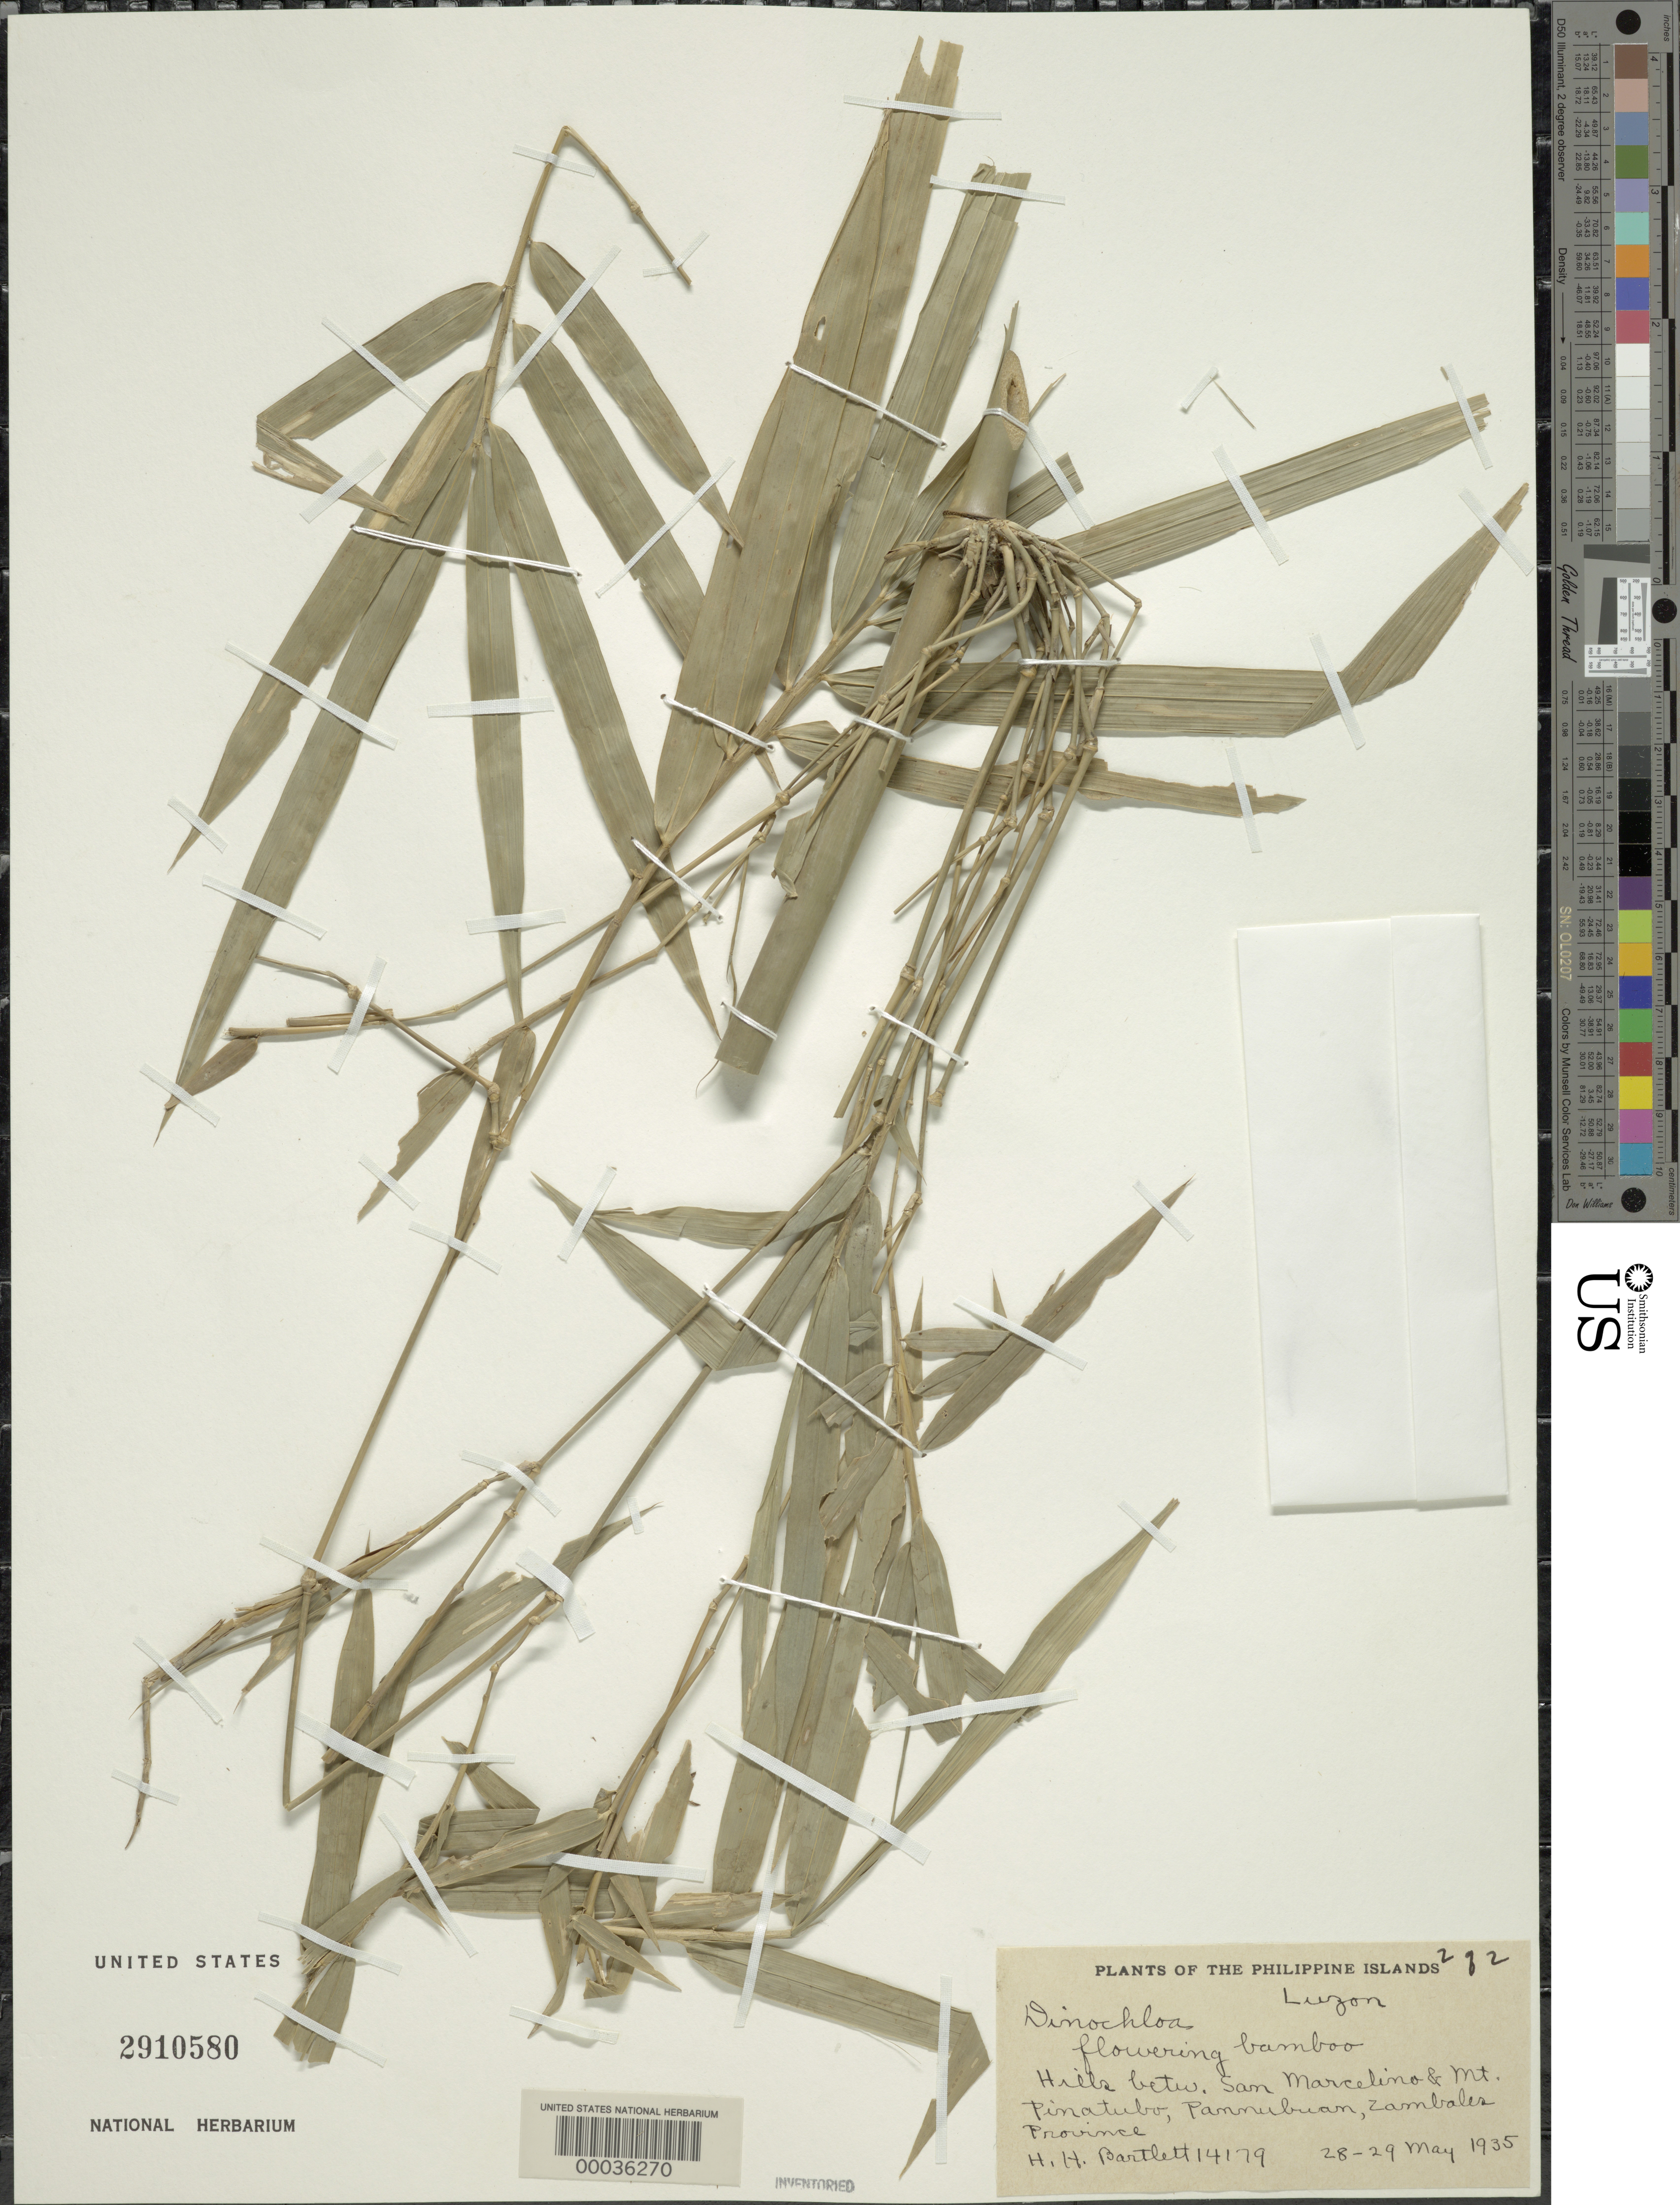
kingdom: Plantae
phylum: Tracheophyta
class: Liliopsida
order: Poales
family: Poaceae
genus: Dinochloa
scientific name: Dinochloa sp.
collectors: H. H. Bartlett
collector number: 14179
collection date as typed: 28 May 1935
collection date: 1935-05-28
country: Philippines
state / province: Central Luzon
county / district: Zambales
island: Luzon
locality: Pannubuan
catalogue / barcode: US 2910580